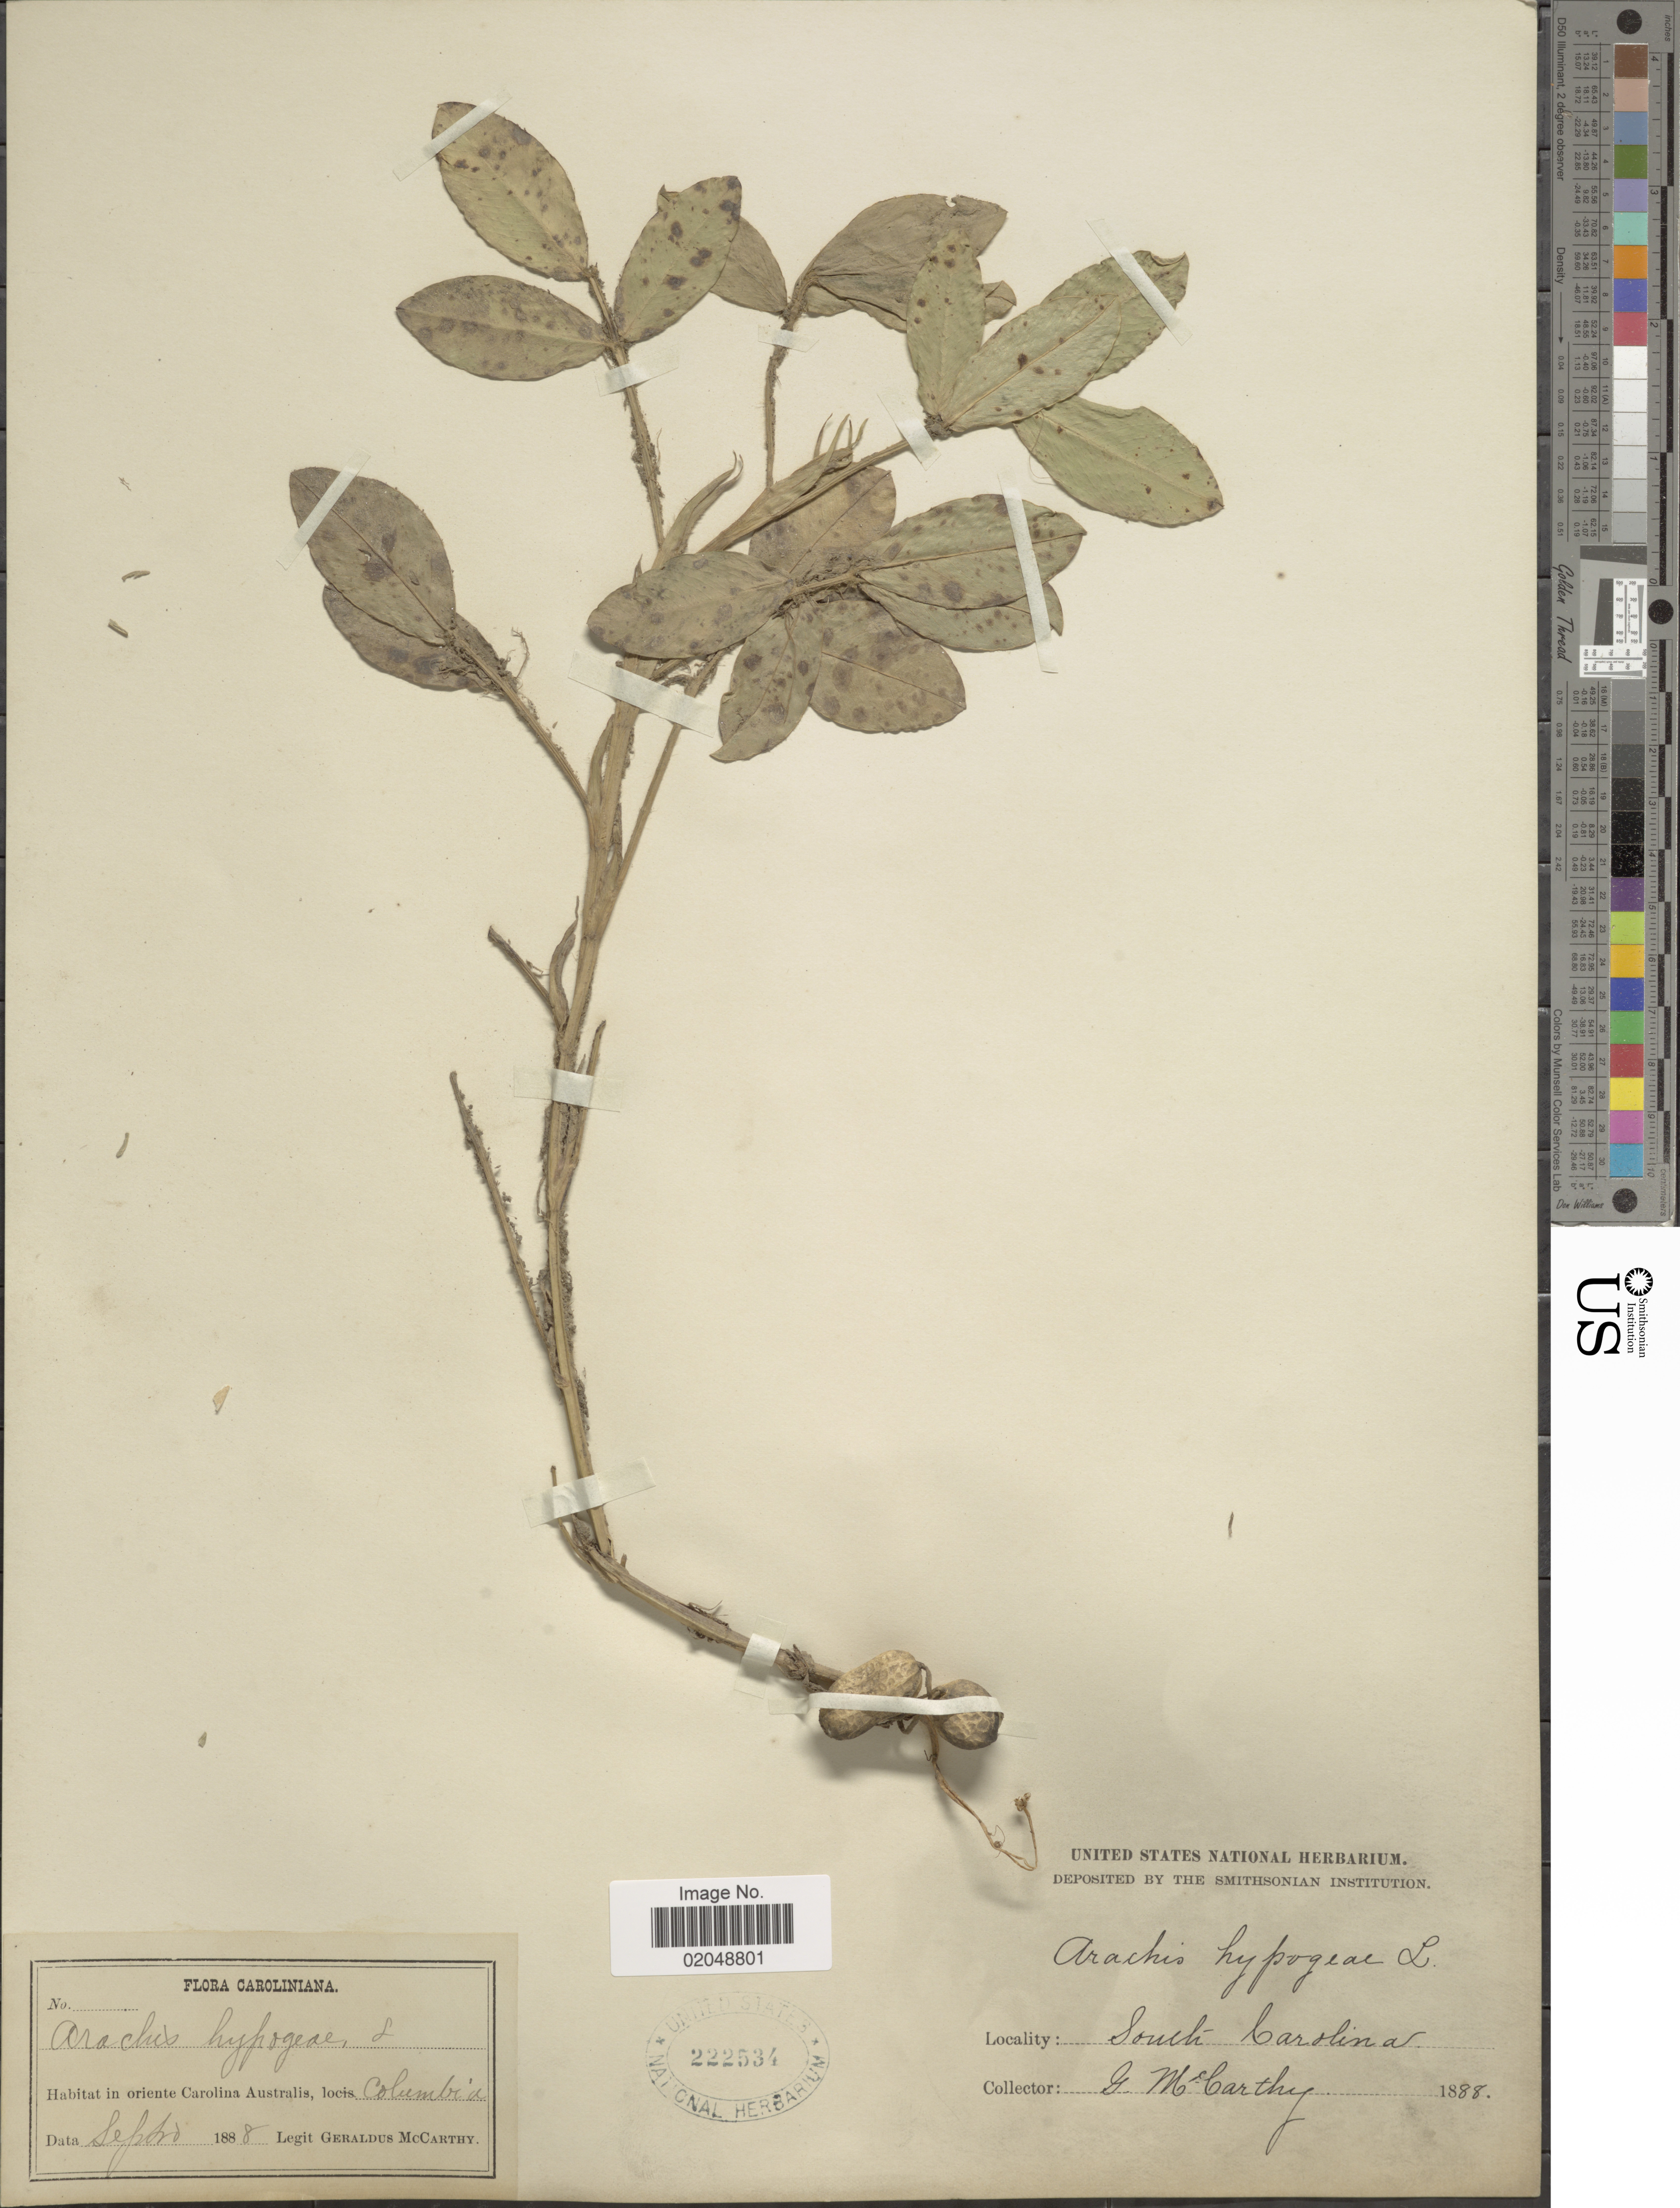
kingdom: Plantae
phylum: Tracheophyta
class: Magnoliopsida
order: Fabales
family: Fabaceae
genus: Arachis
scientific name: Arachis hypogaea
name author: L.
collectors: M. McCarthy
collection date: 1888-09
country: United States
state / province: South Carolina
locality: Caroliniana, in oriente Carolina Australis, locis Columbia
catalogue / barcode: US 222534